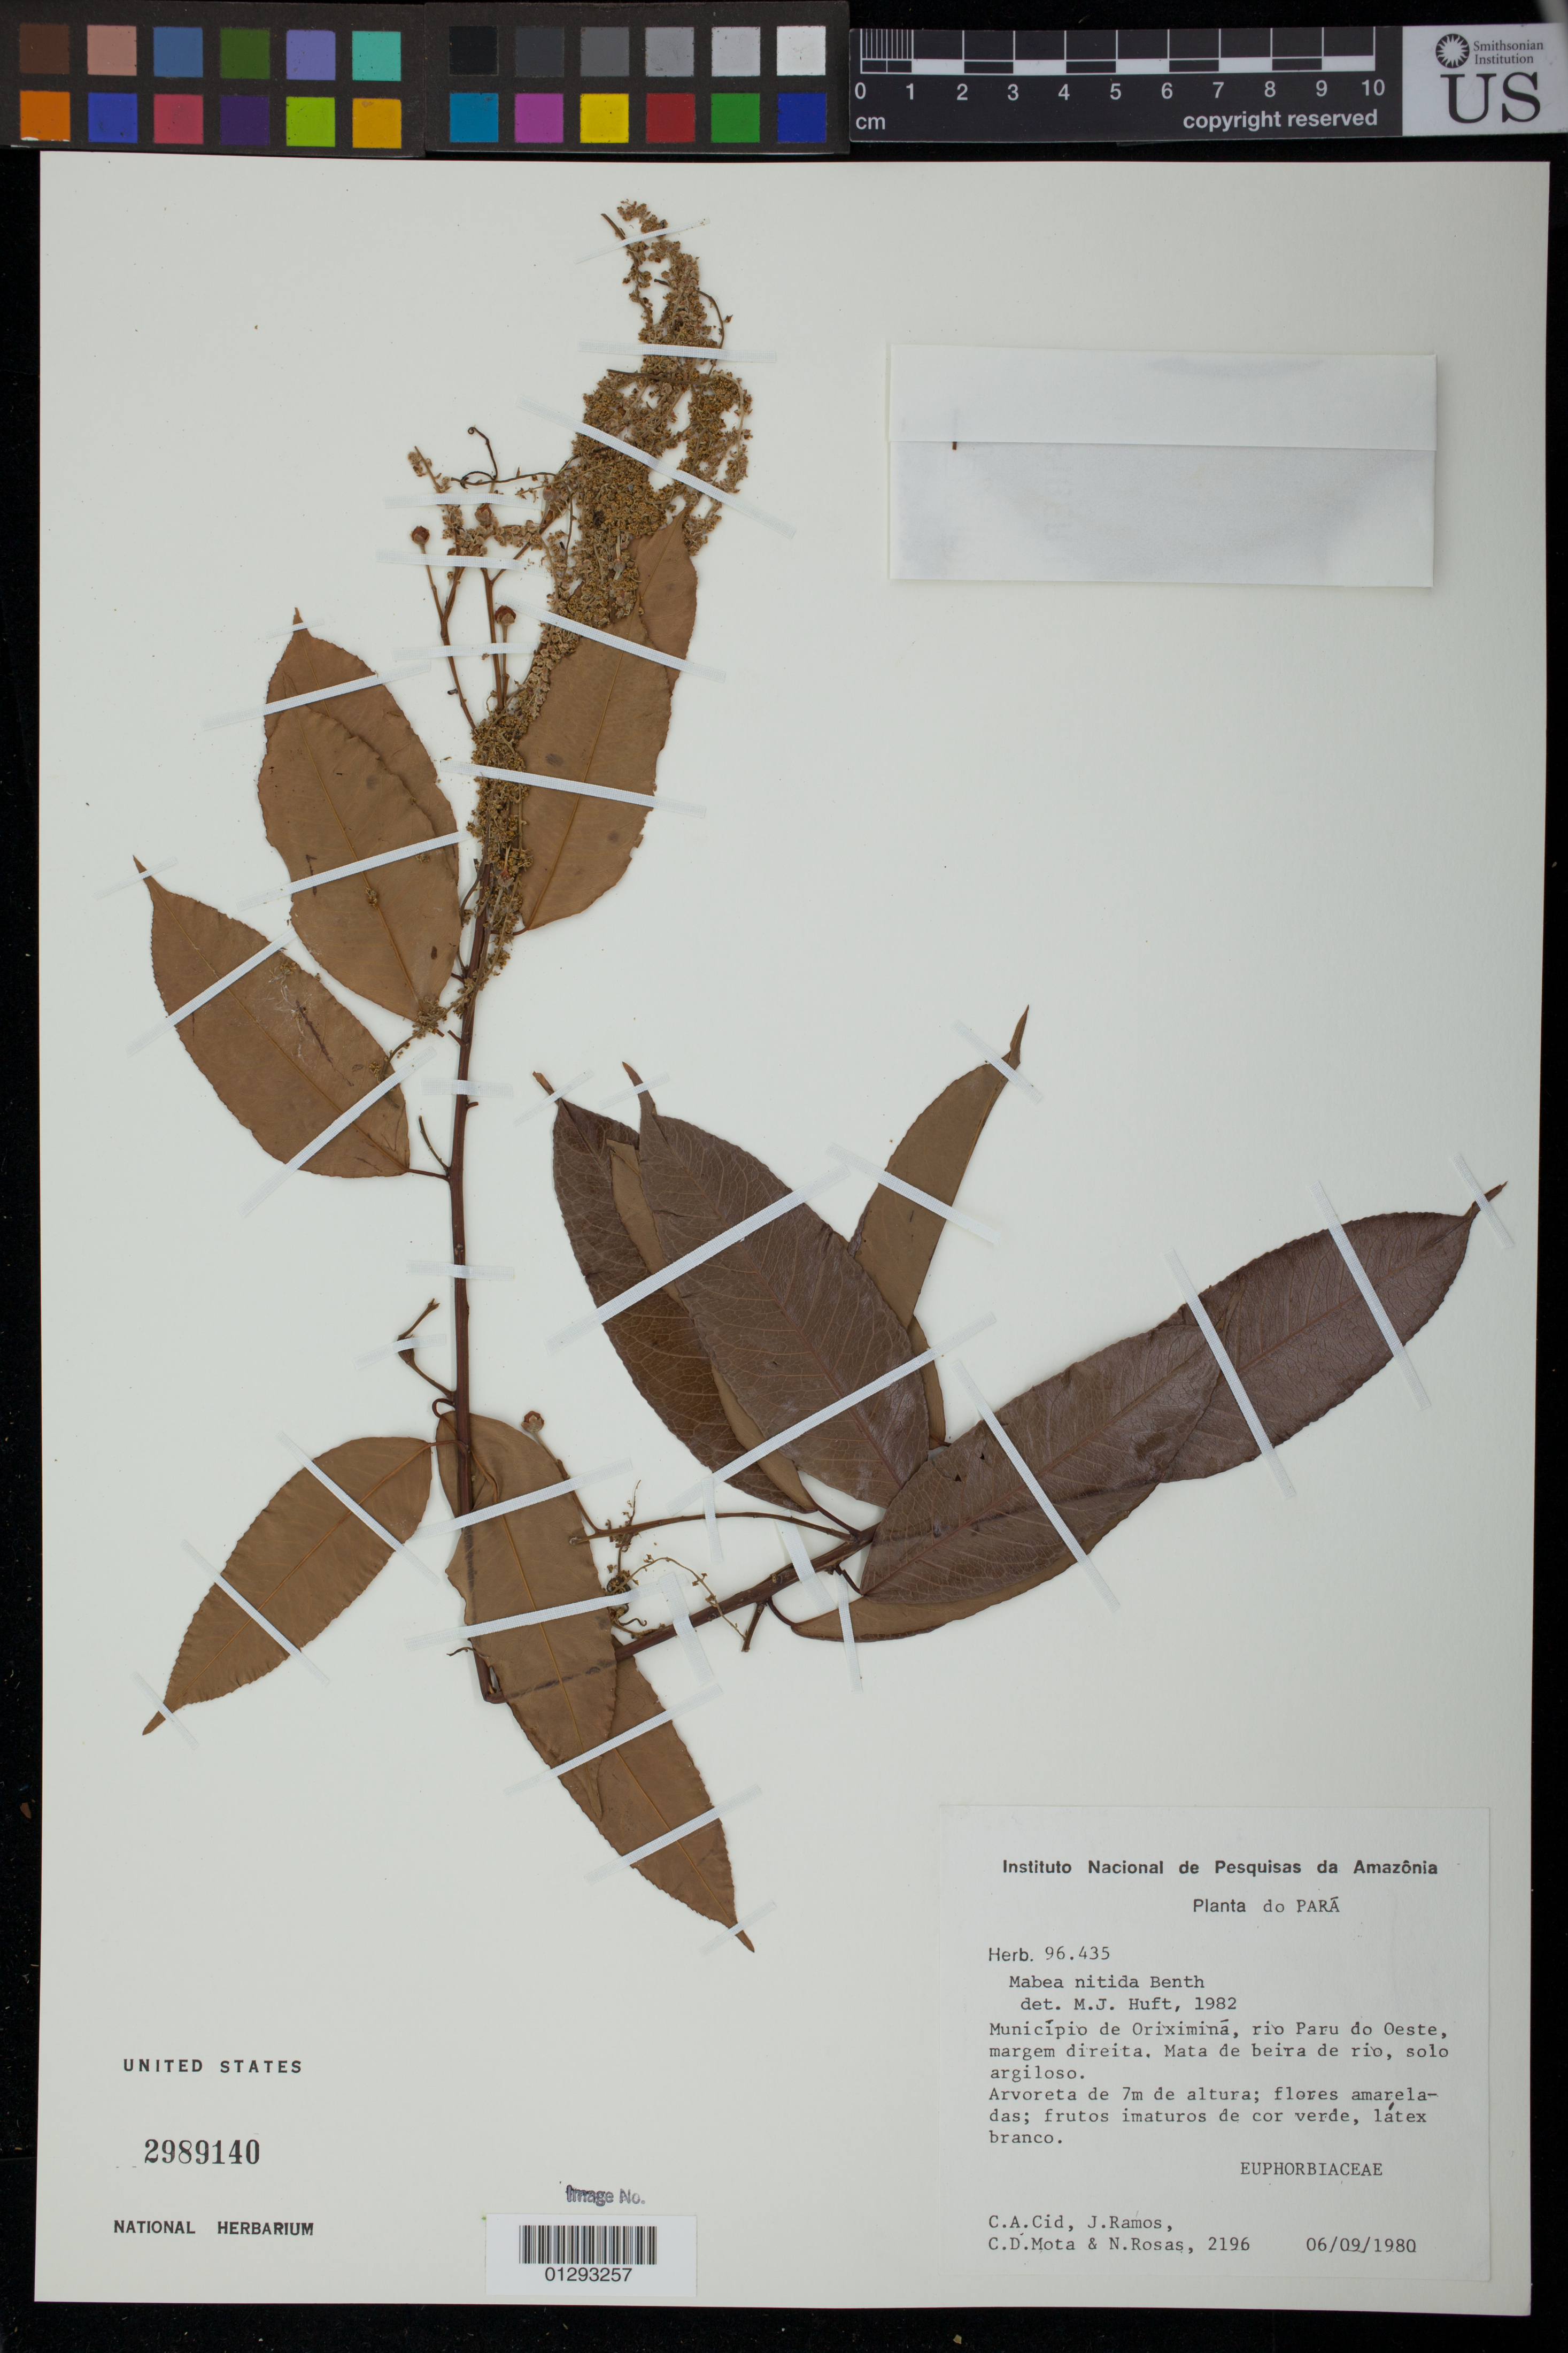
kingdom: Plantae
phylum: Tracheophyta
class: Magnoliopsida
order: Malpighiales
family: Euphorbiaceae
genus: Mabea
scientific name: Mabea nitida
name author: Spruce ex Benth.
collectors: C. A. Cid Ferreira, J. Ramos, C. D. A. Mota & N. Rosas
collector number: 2196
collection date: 1980-09-06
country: Brazil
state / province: Para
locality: Municipio de Oriximina, rio Paru do Oeste, margem direita. Mata de beira de rio, solo argiloso.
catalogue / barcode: US 2989140